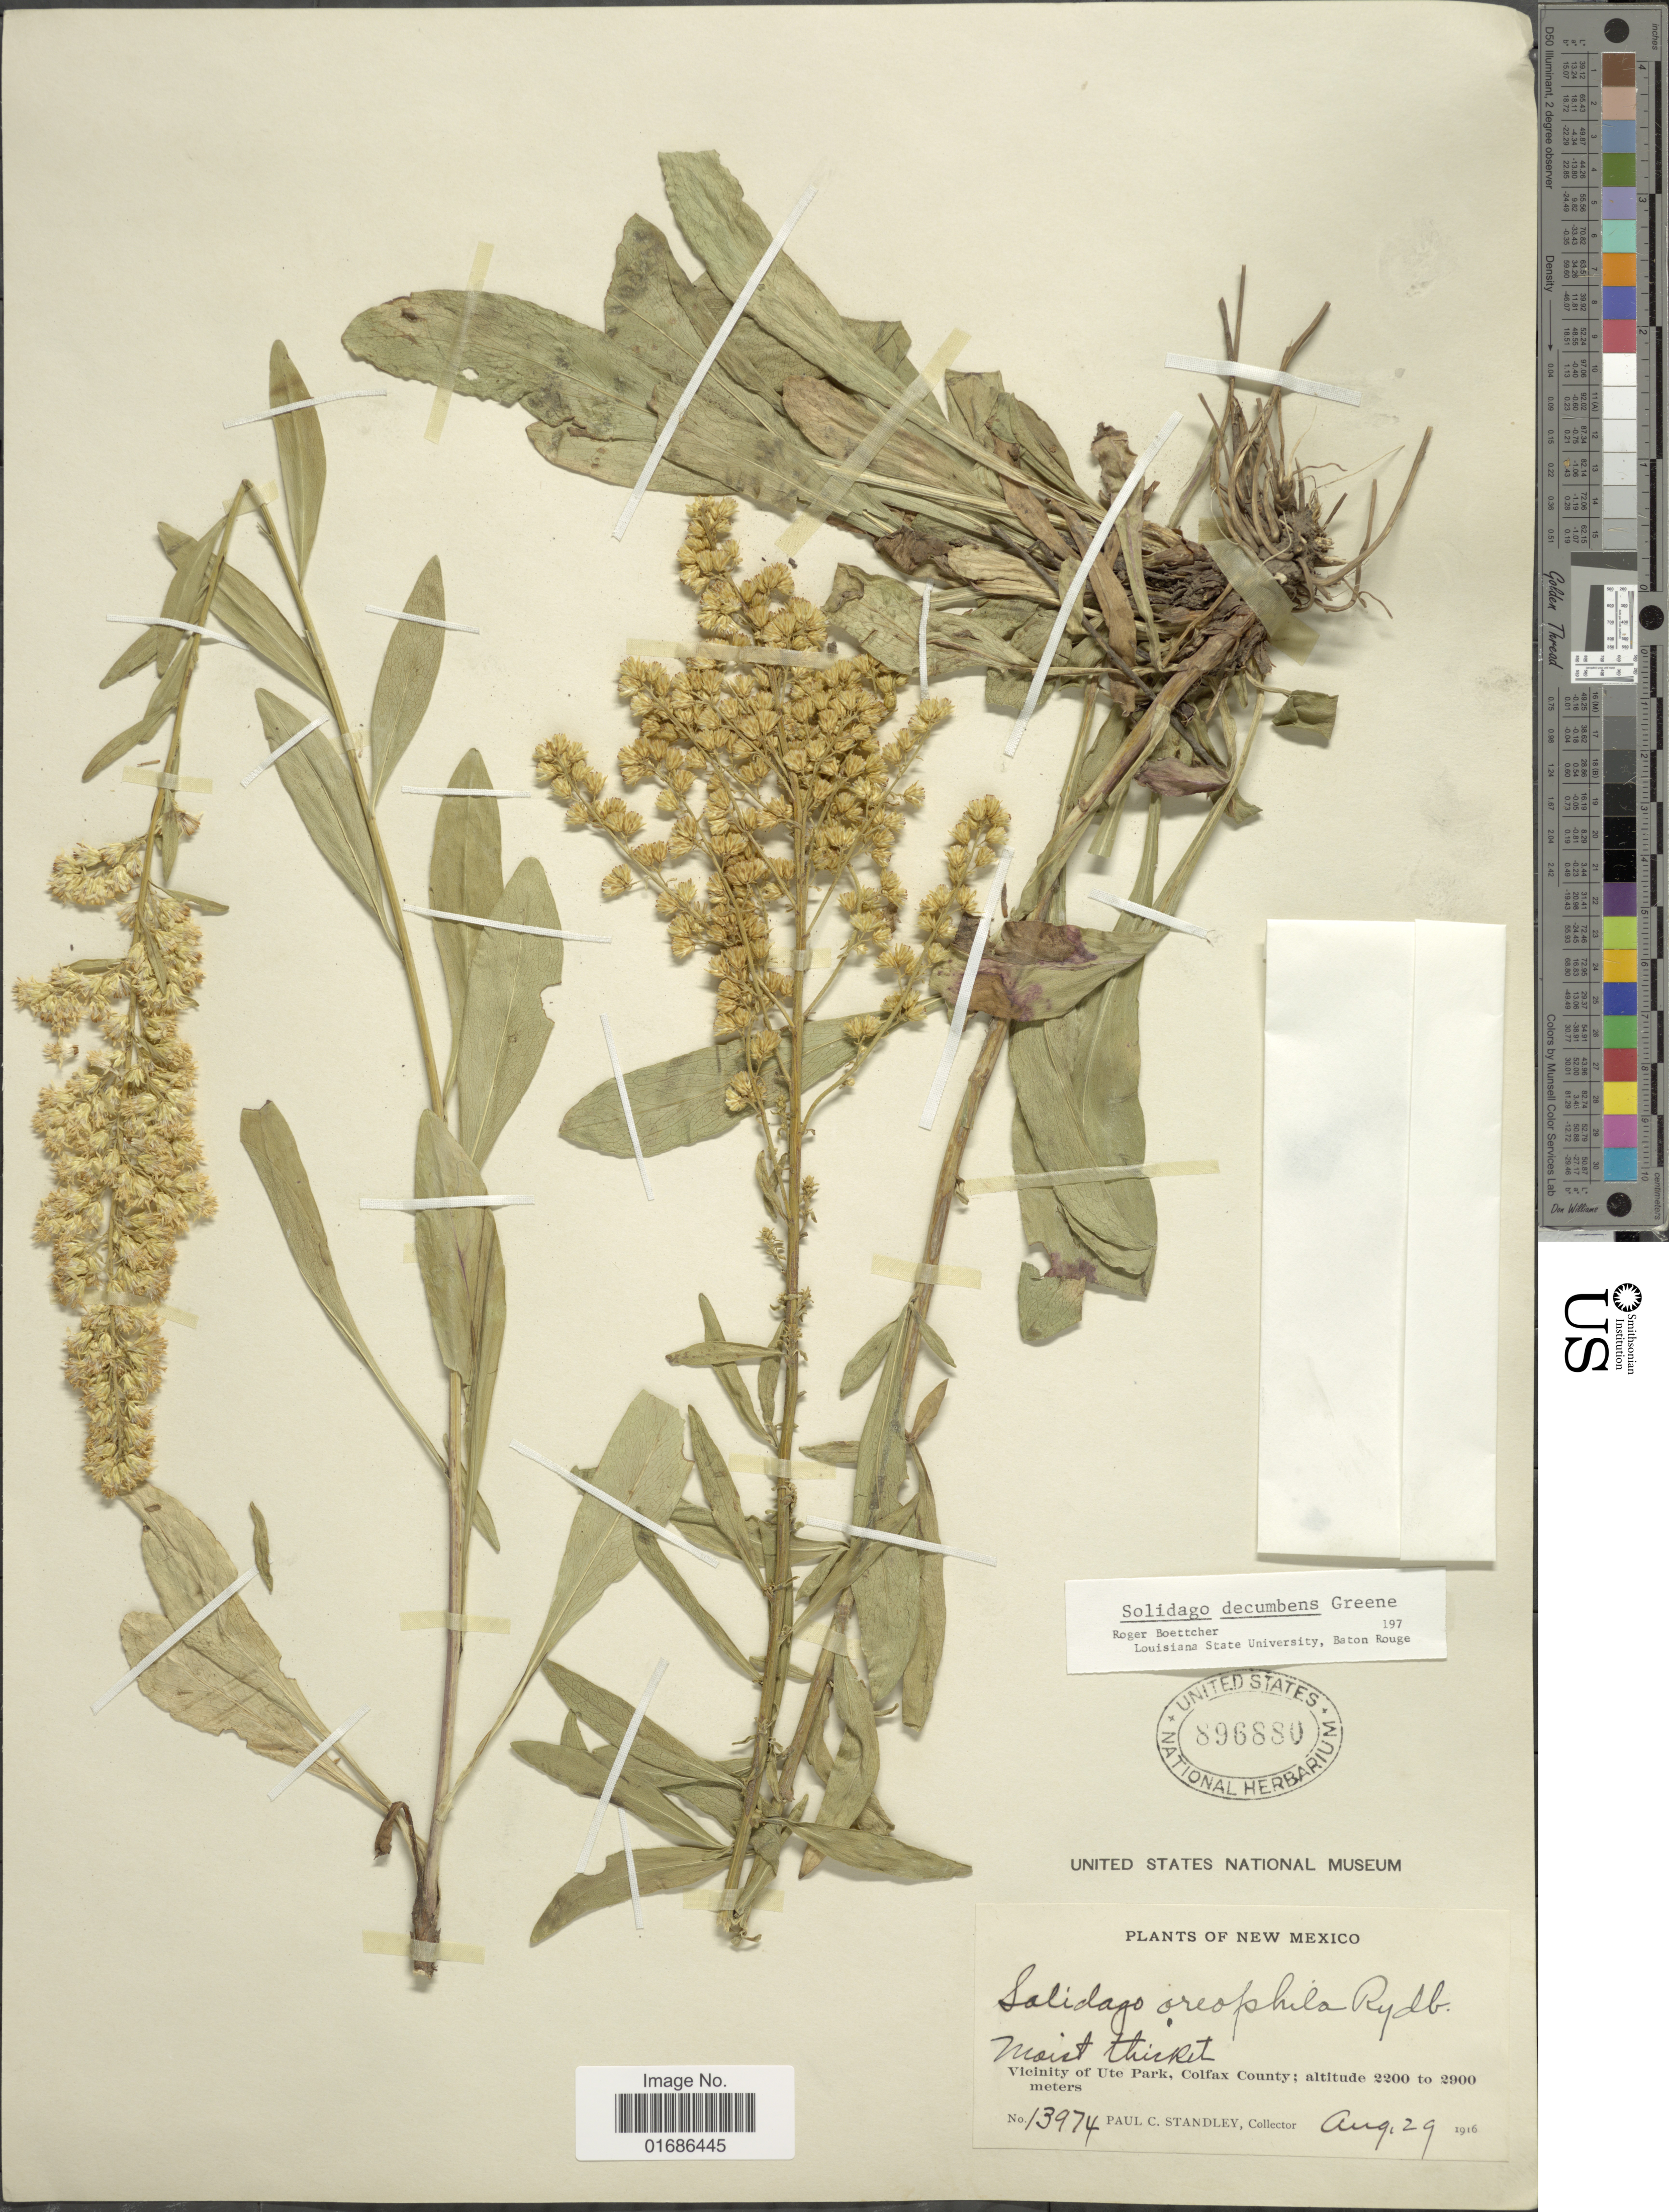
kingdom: Plantae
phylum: Tracheophyta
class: Magnoliopsida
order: Asterales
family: Asteraceae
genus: Solidago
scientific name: Solidago decumbens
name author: Greene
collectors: P. C. Standley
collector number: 13974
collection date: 1916-08-29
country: United States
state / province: New Mexico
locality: Moist thicket, Vicinity of Ute Park, Colfax County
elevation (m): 2200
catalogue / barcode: US 896880